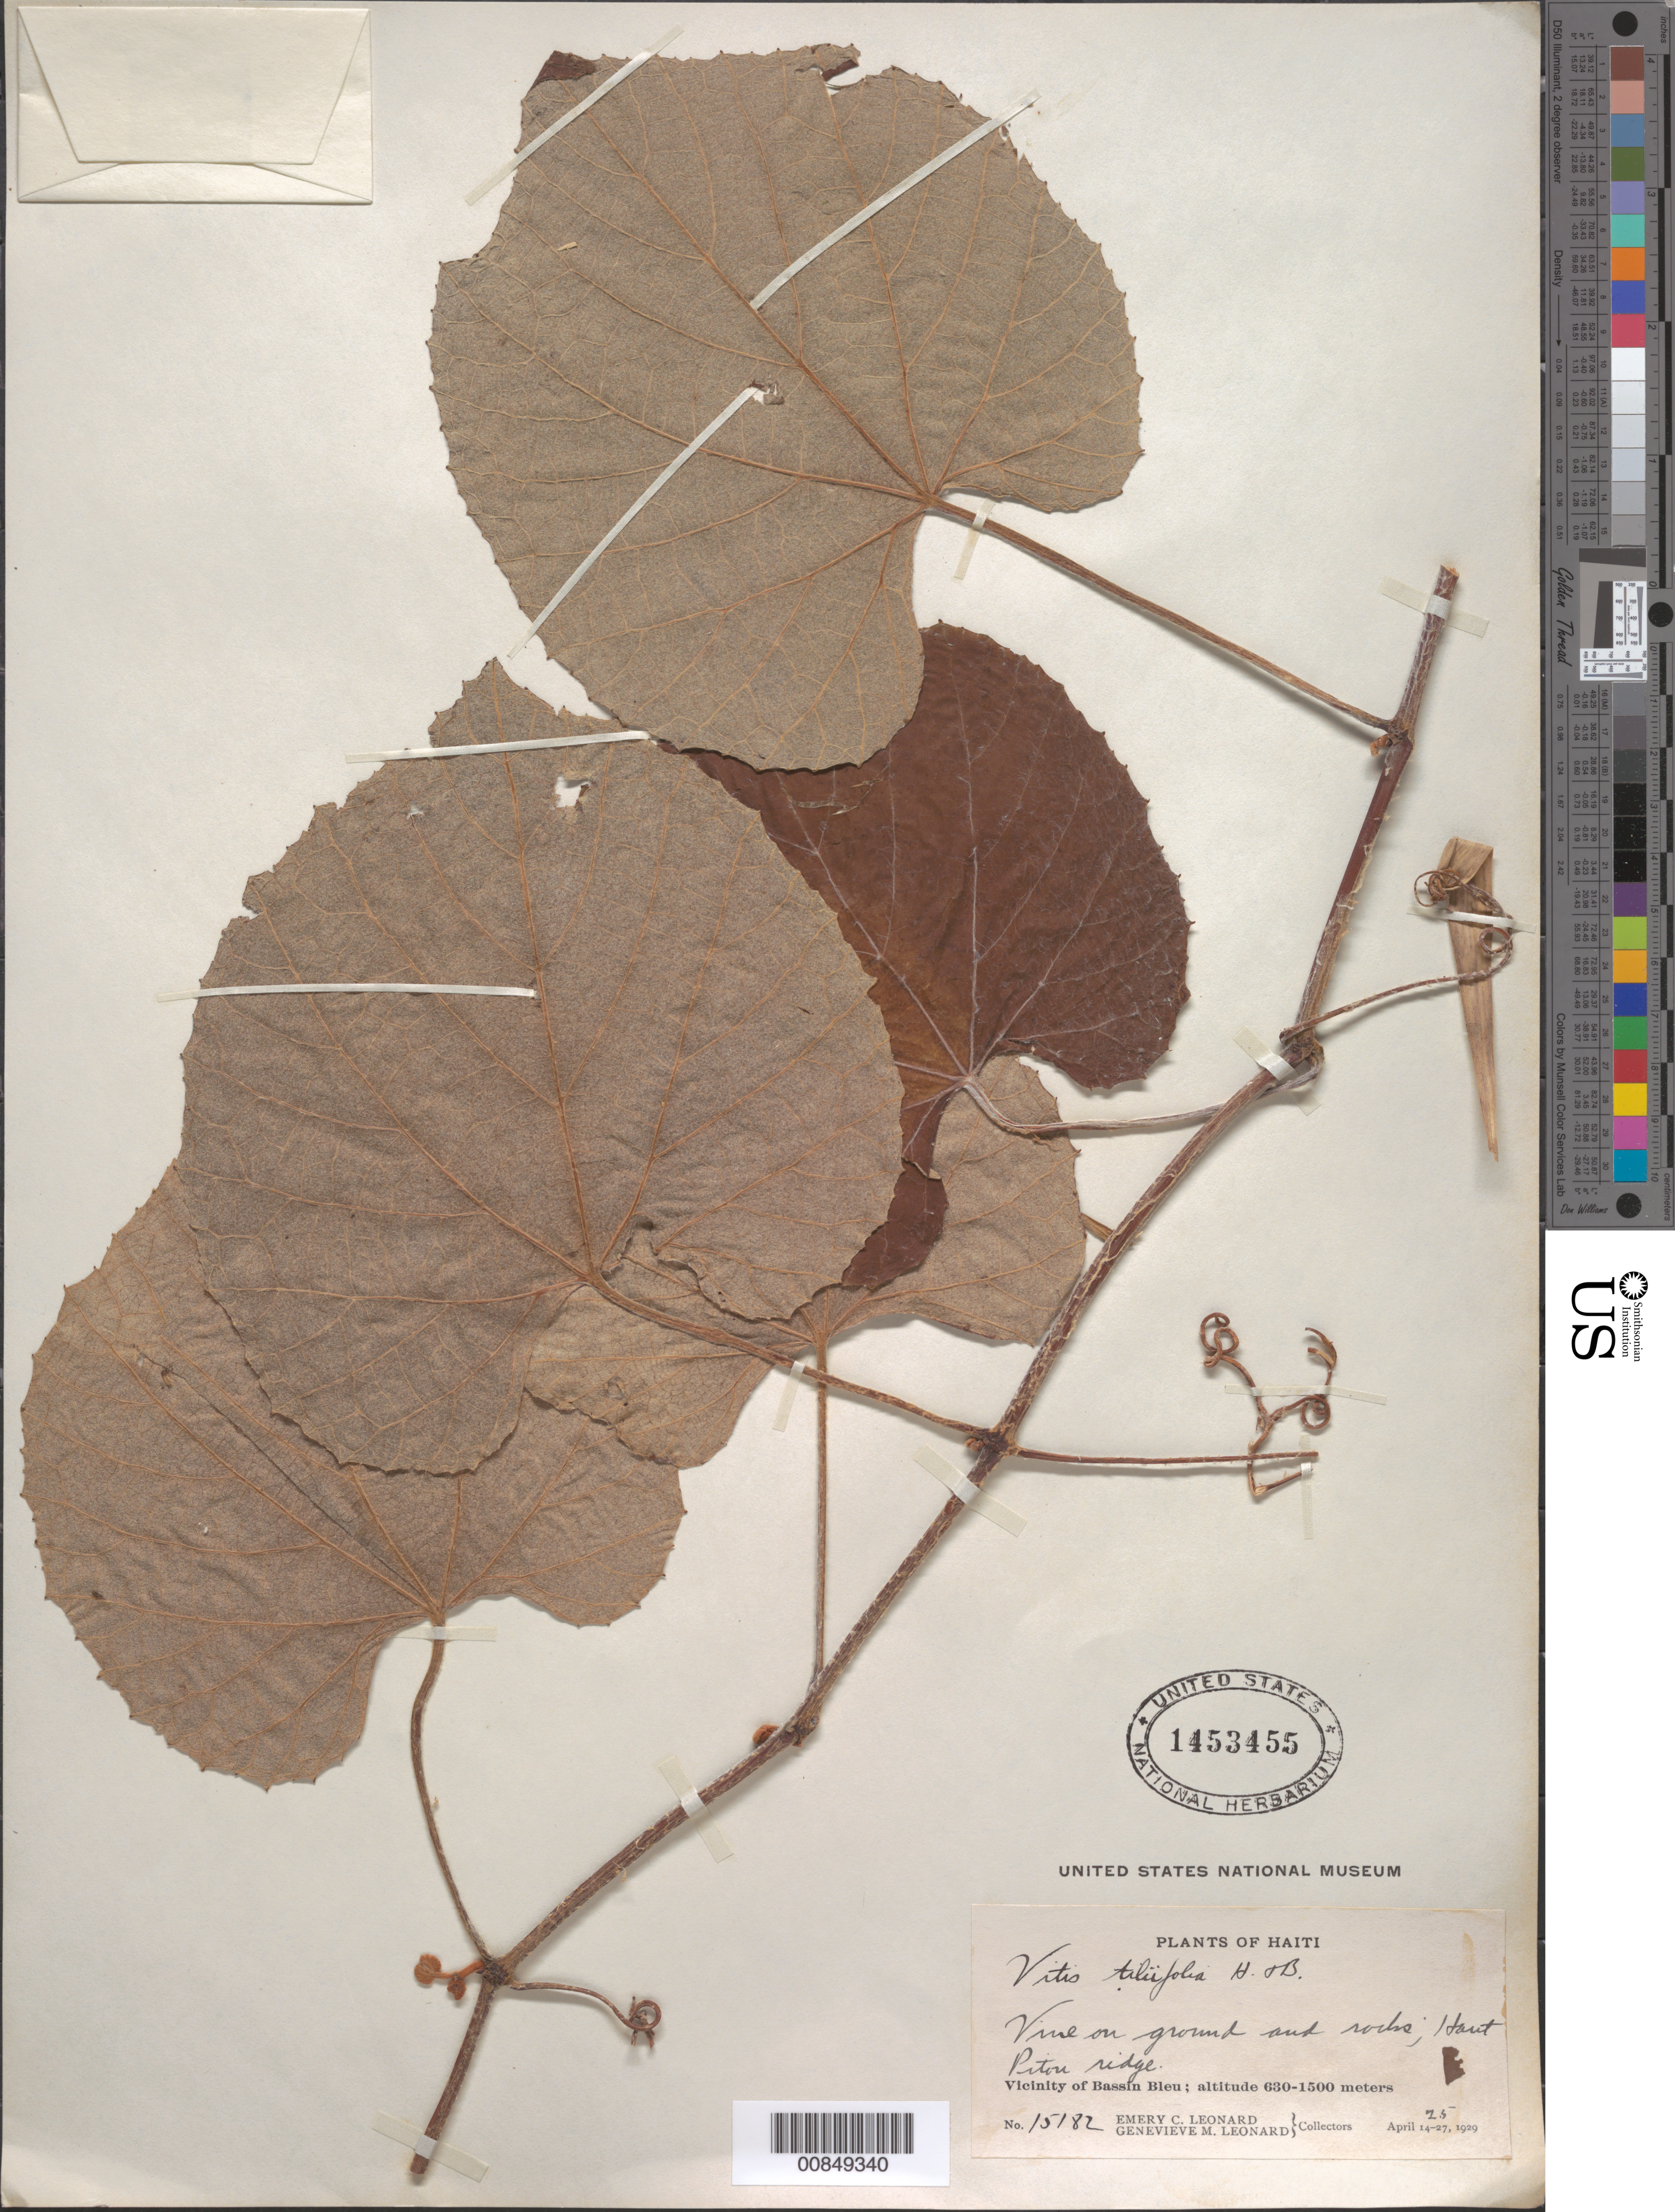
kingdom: Plantae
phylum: Tracheophyta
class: Magnoliopsida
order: Vitales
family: Vitaceae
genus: Vitis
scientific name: Vitis tiliifolia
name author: Humb. & Bonpl. ex Schult.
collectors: E. C. Leonard & G. M. Leonard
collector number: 15182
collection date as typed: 25 Apr 1929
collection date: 1929-04-25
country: Haiti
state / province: Nord-Ouest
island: Hispaniola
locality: Vicinity of Bassin Bleu, Haut Piton ridge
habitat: On ground and rocks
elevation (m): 630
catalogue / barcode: US 1453455